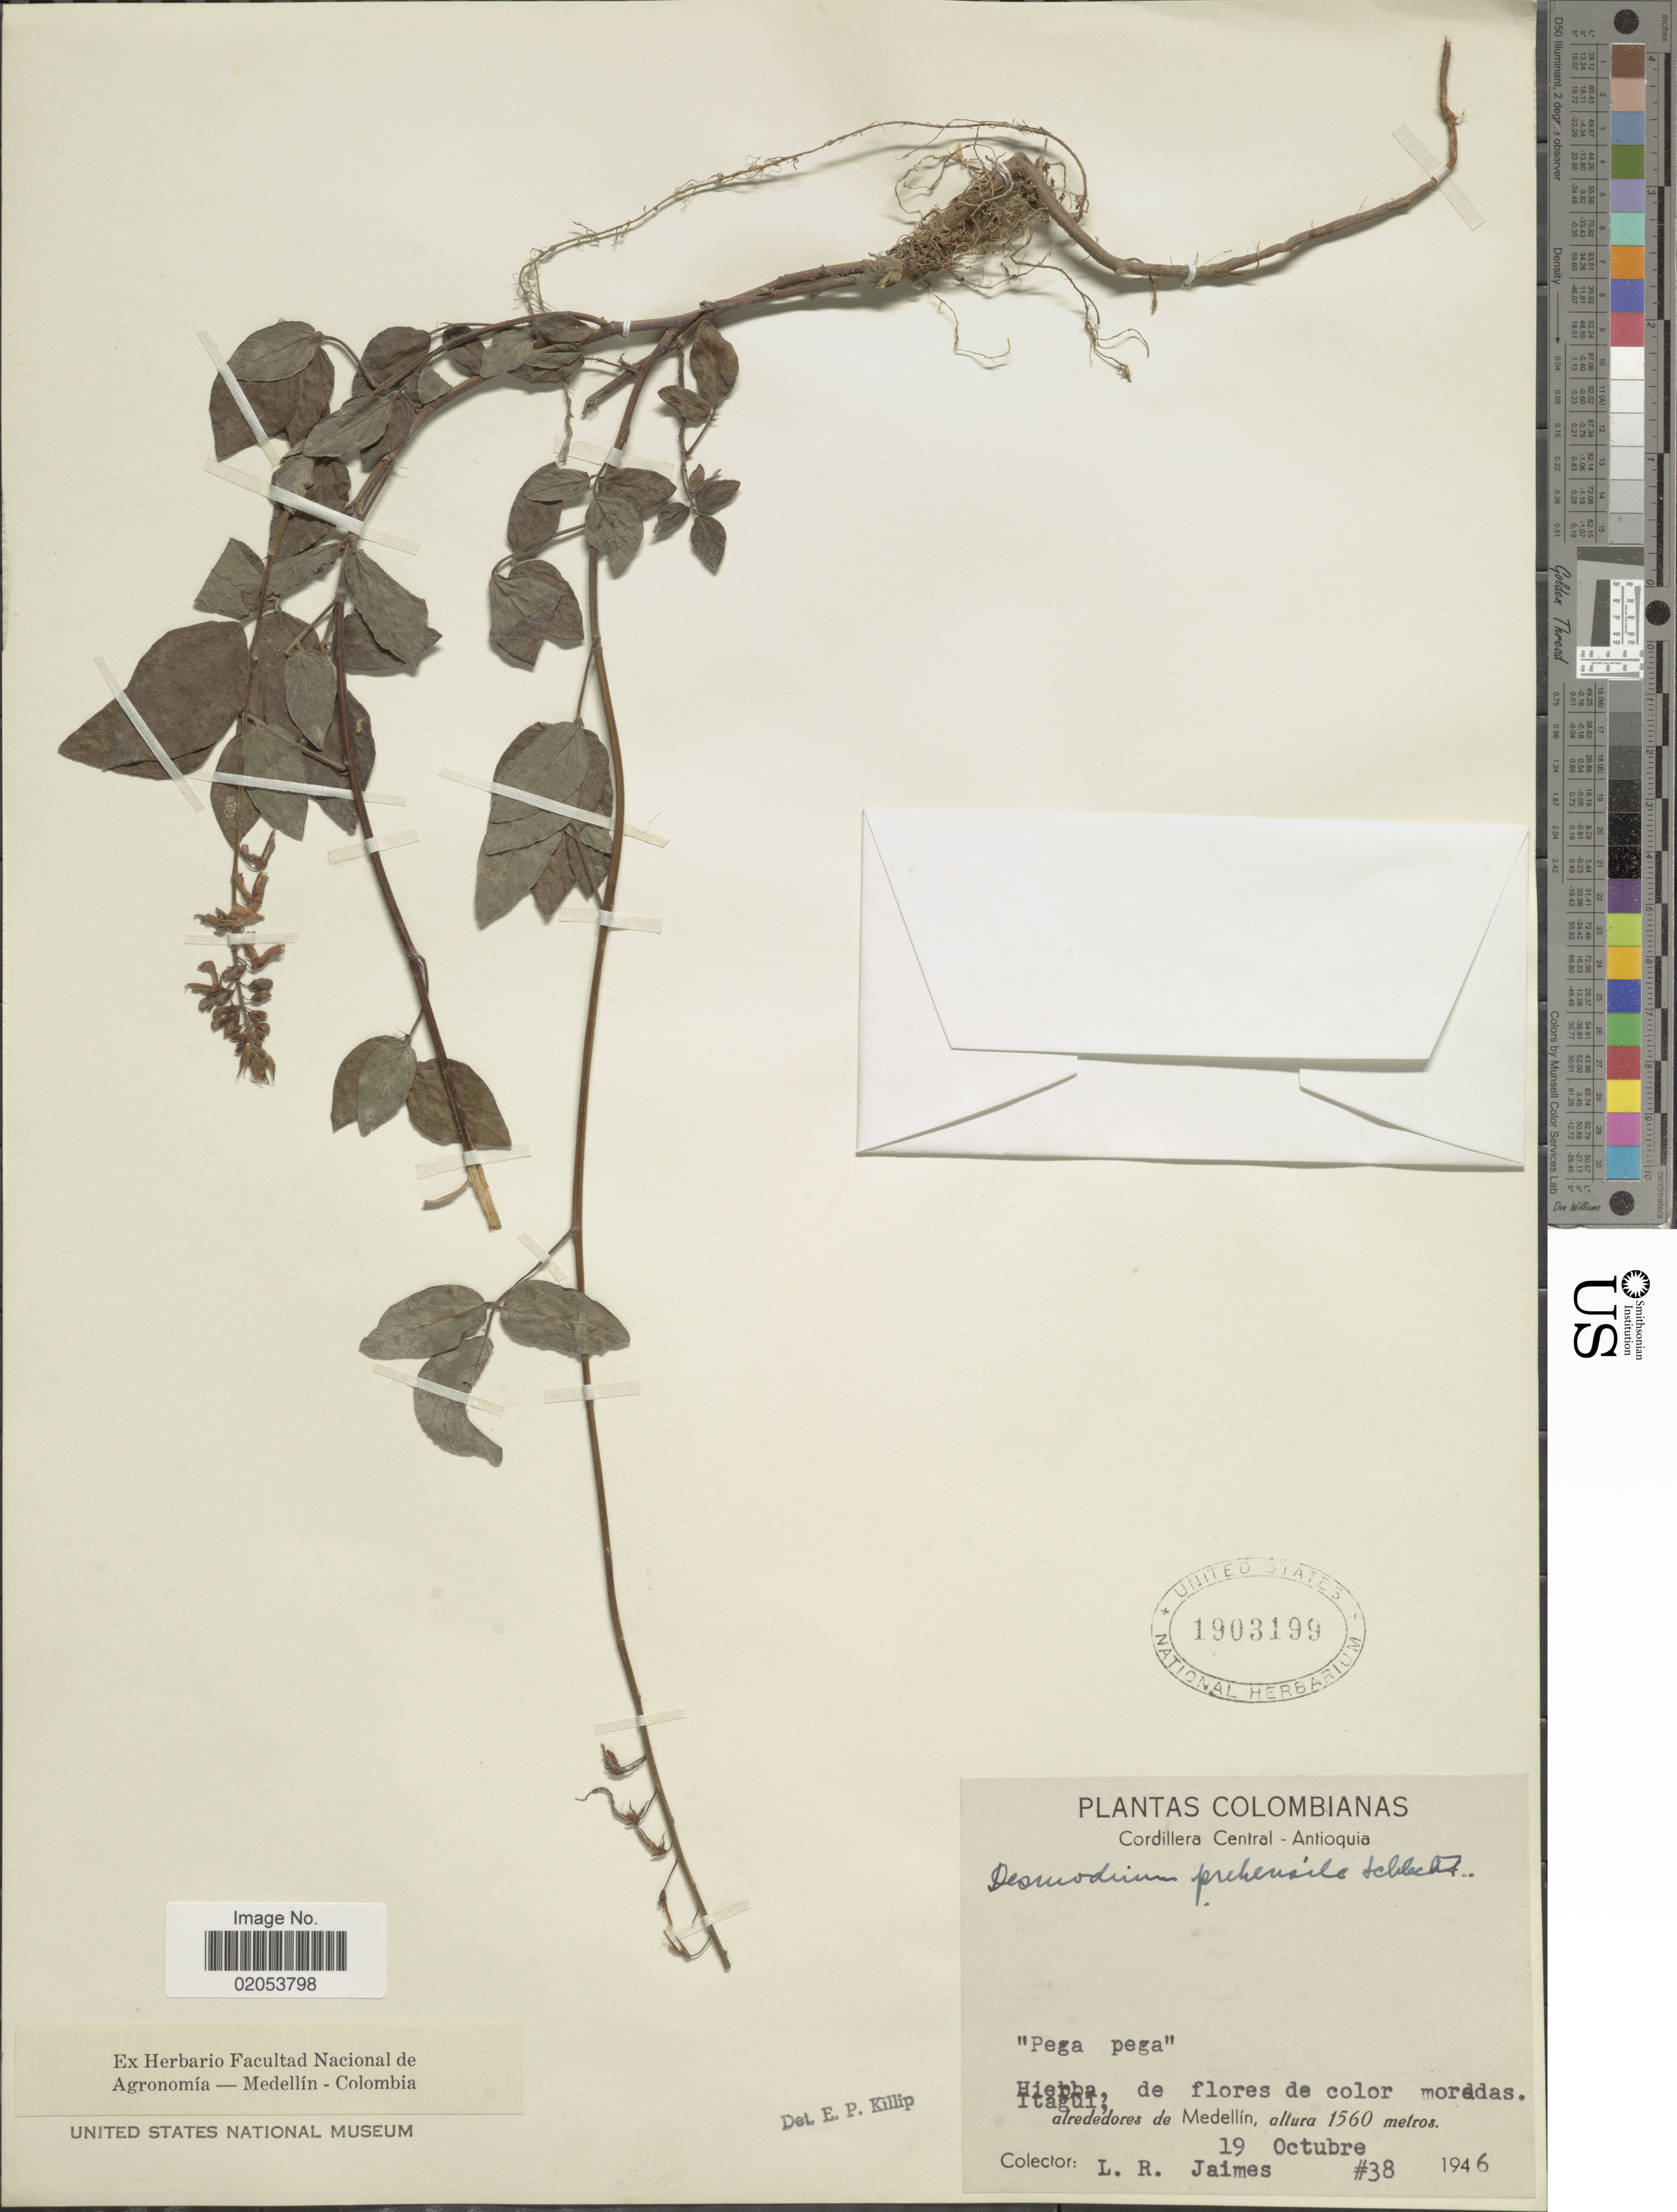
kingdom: Plantae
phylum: Tracheophyta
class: Magnoliopsida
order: Fabales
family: Fabaceae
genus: Desmodium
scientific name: Desmodium prehensile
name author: Schltdl.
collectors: L. R. Jaimes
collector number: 38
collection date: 1946-10-19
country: Colombia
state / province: Antioquia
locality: Cordillera Central. alrededores de Medellin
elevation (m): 1560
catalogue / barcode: US 1903199